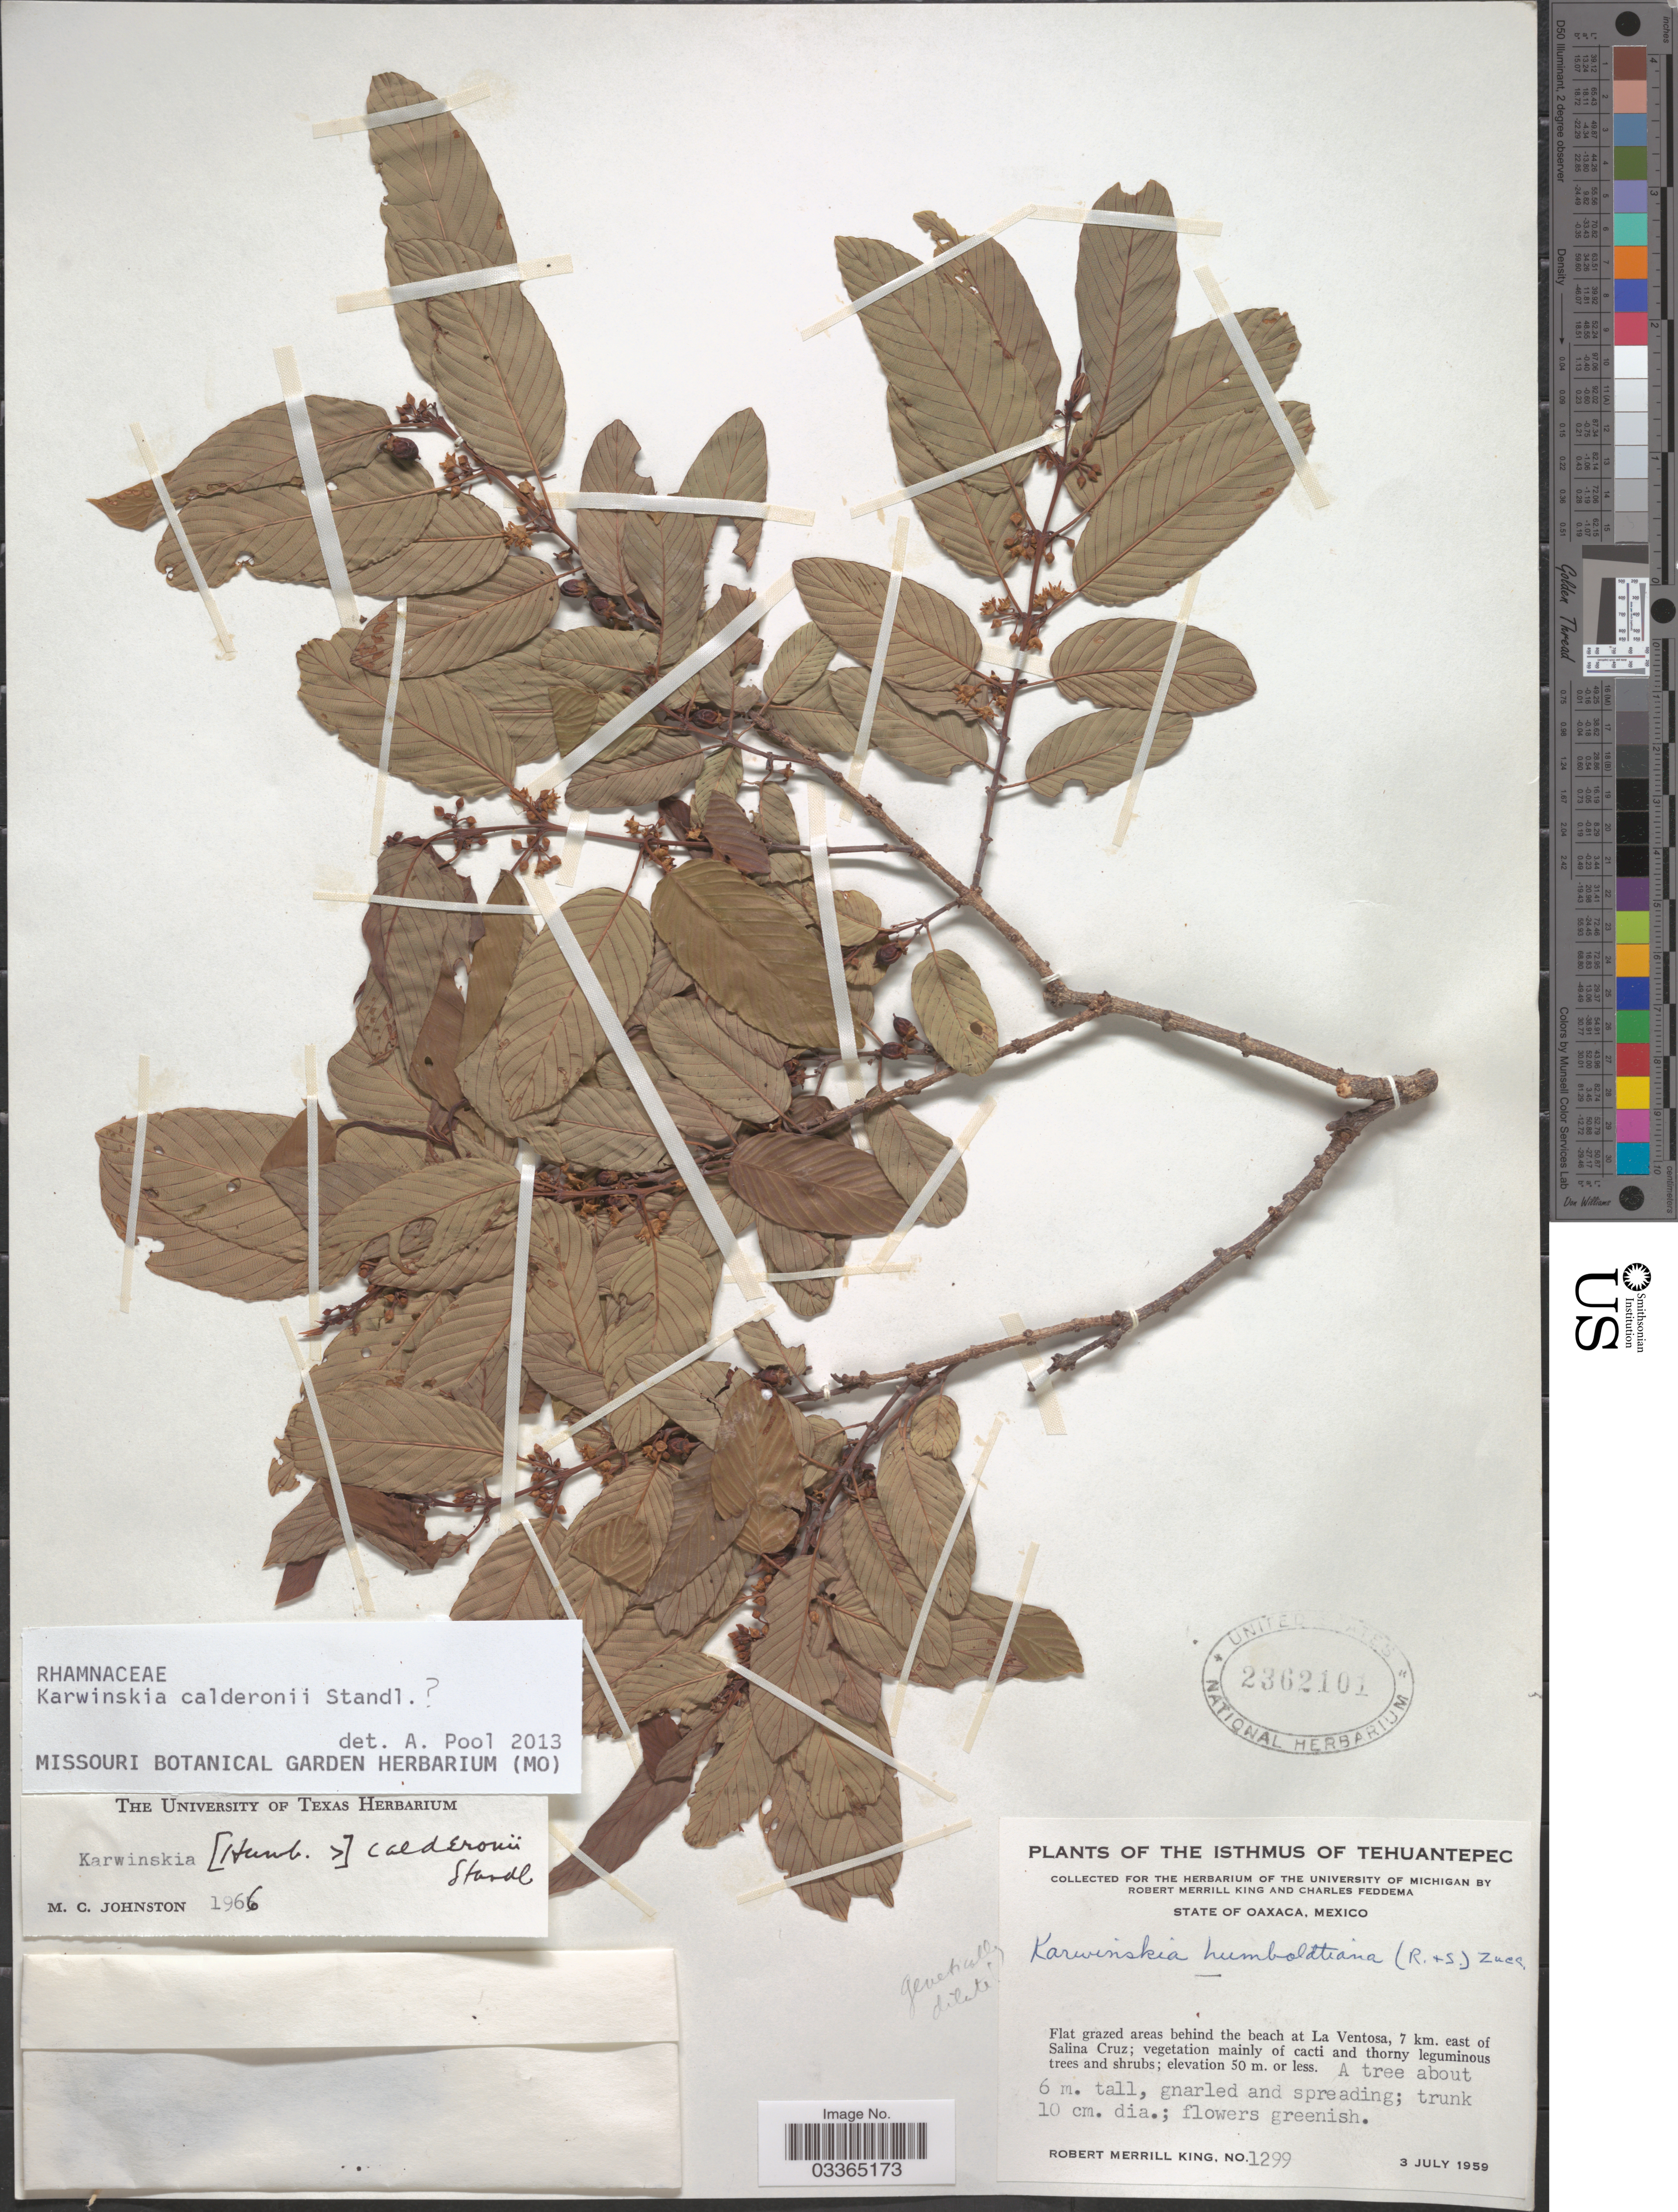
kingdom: Plantae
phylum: Tracheophyta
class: Magnoliopsida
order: Rosales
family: Rhamnaceae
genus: Karwinskia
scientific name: Karwinskia calderonii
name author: Standl.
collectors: R. M. King & C. Feddema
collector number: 1299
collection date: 1959-07-03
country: Mexico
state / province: Oaxaca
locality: The Isthmus of Tehuantepec. Flat grazed areas behind the beach at La Ventosa, 7 km. east of Salina Cruz.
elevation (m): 50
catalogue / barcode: US 2362101